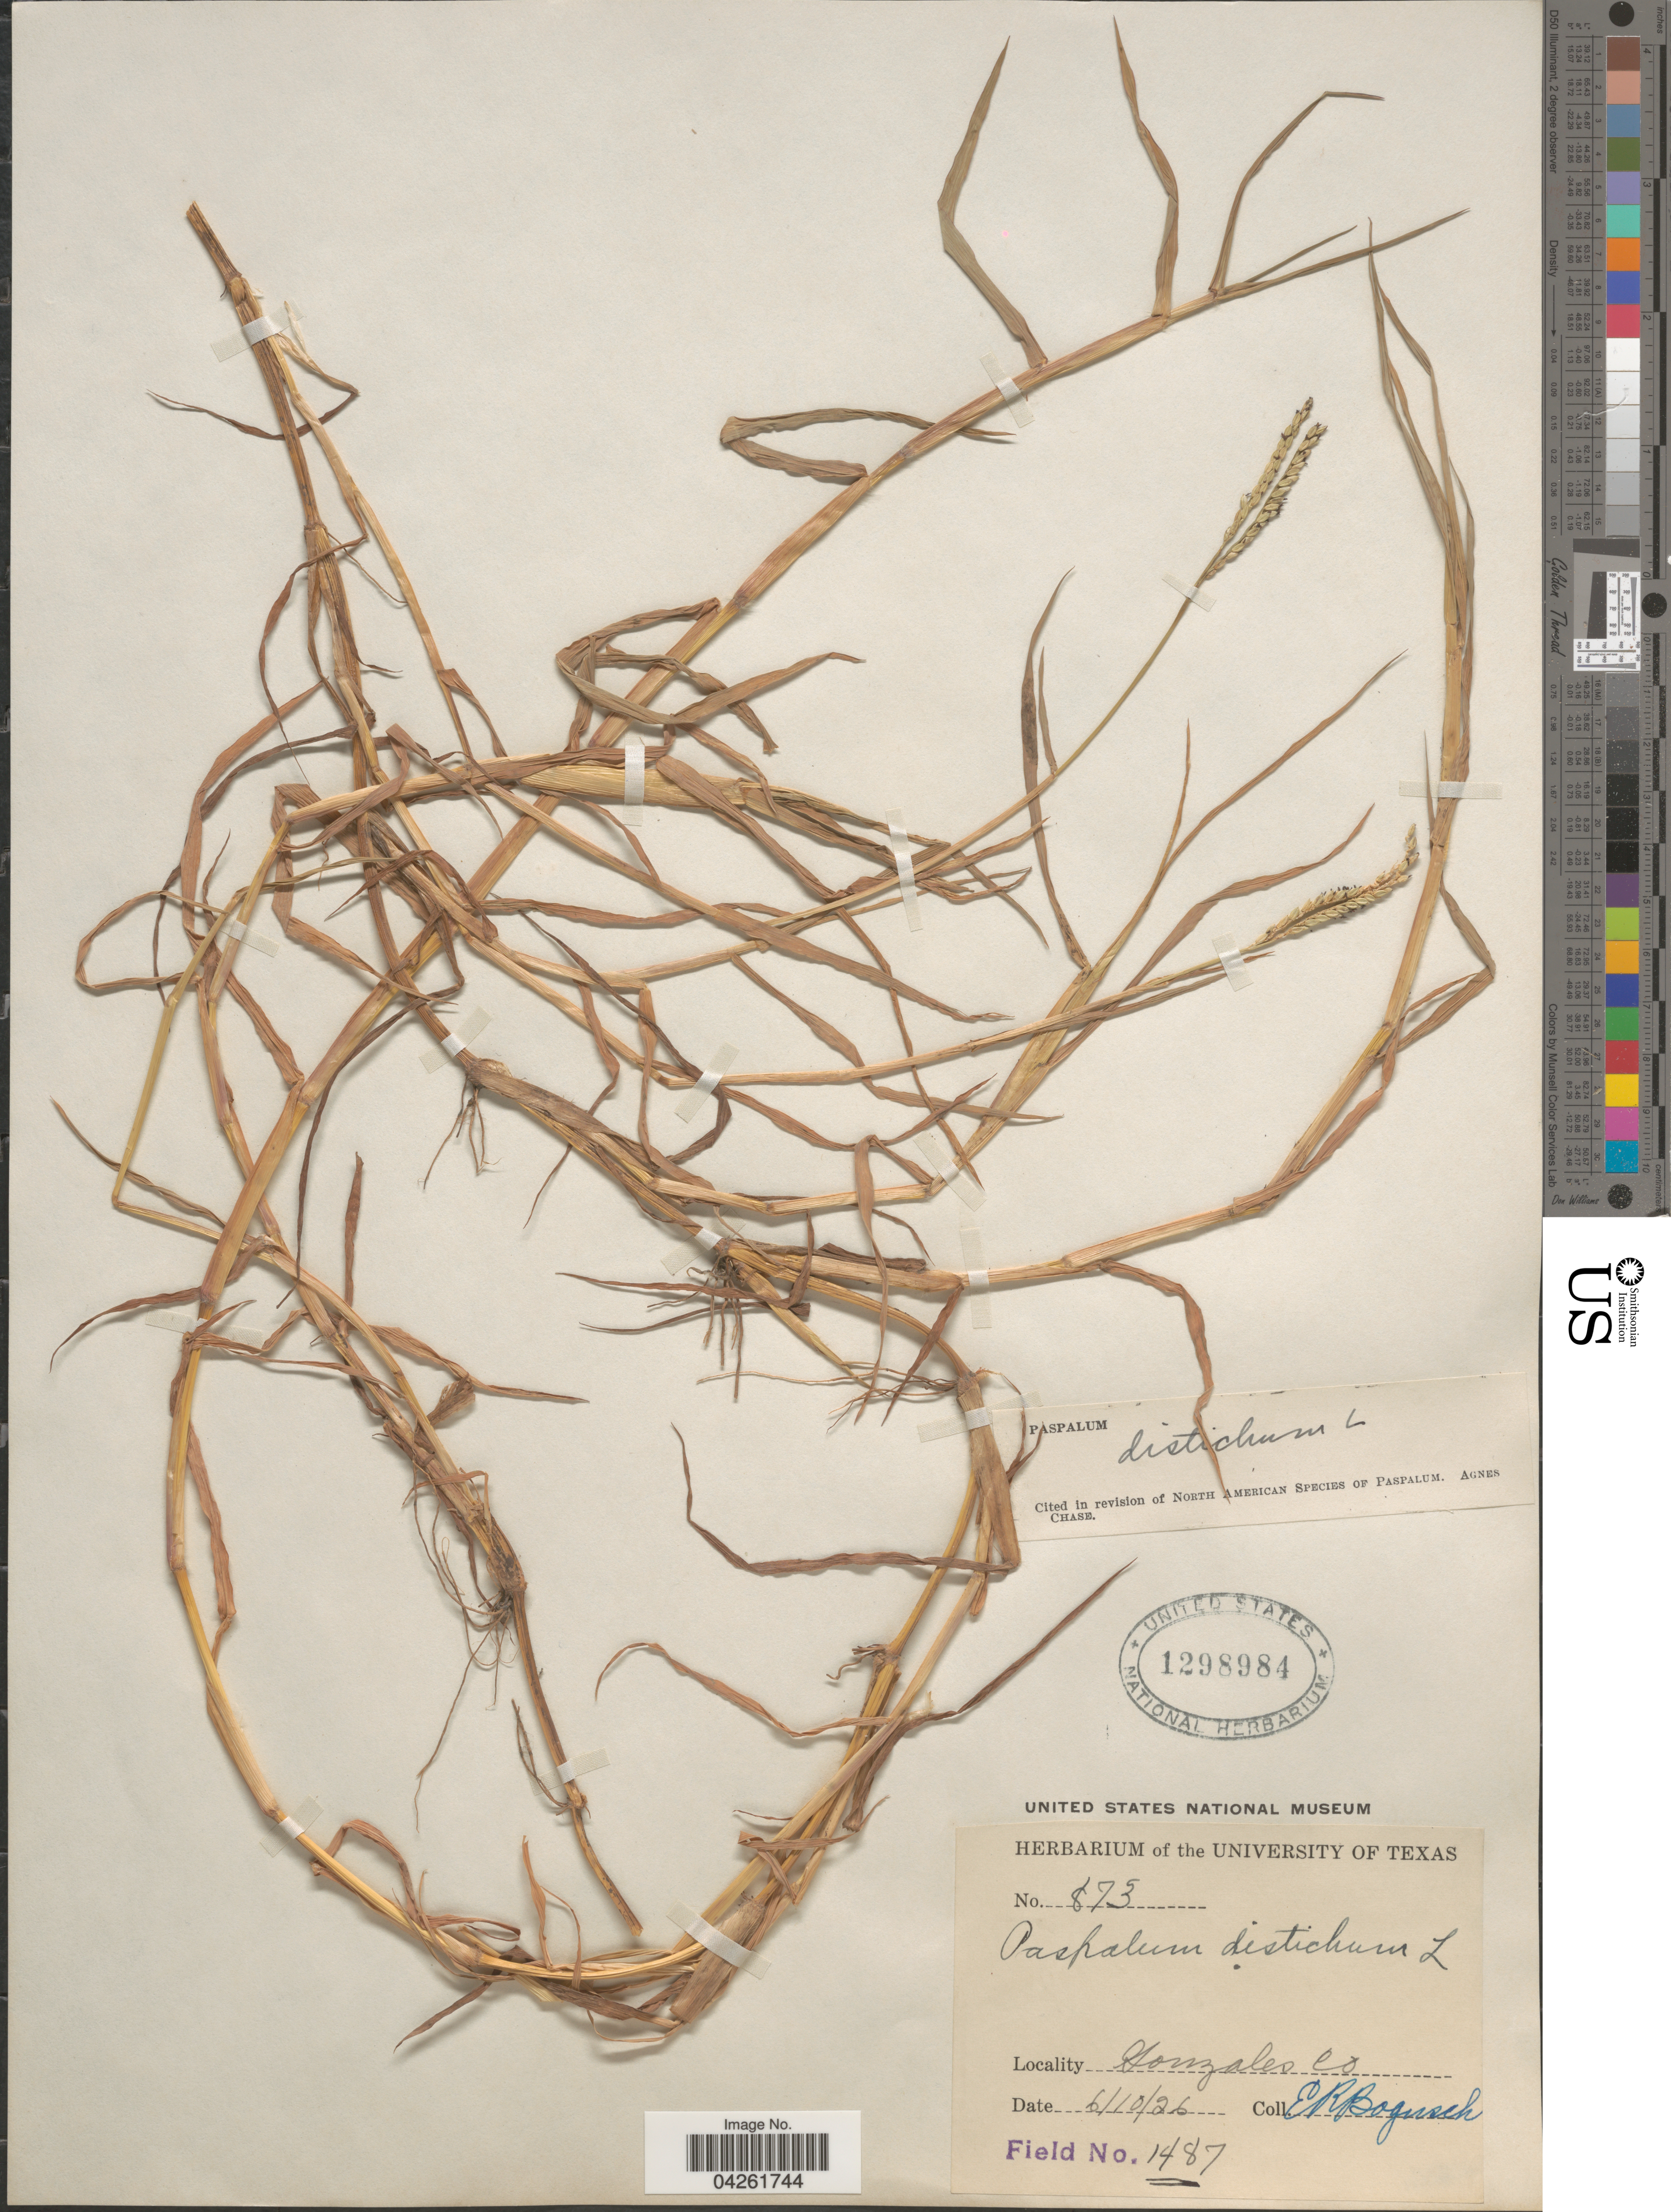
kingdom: Plantae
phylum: Tracheophyta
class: Liliopsida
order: Poales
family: Poaceae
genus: Paspalum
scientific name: Paspalum distichum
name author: L.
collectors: E. Bogusch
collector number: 873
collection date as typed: Transcribed d/m/y: 10/6/26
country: United States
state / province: Texas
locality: Gonzales Co.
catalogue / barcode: US 1298984